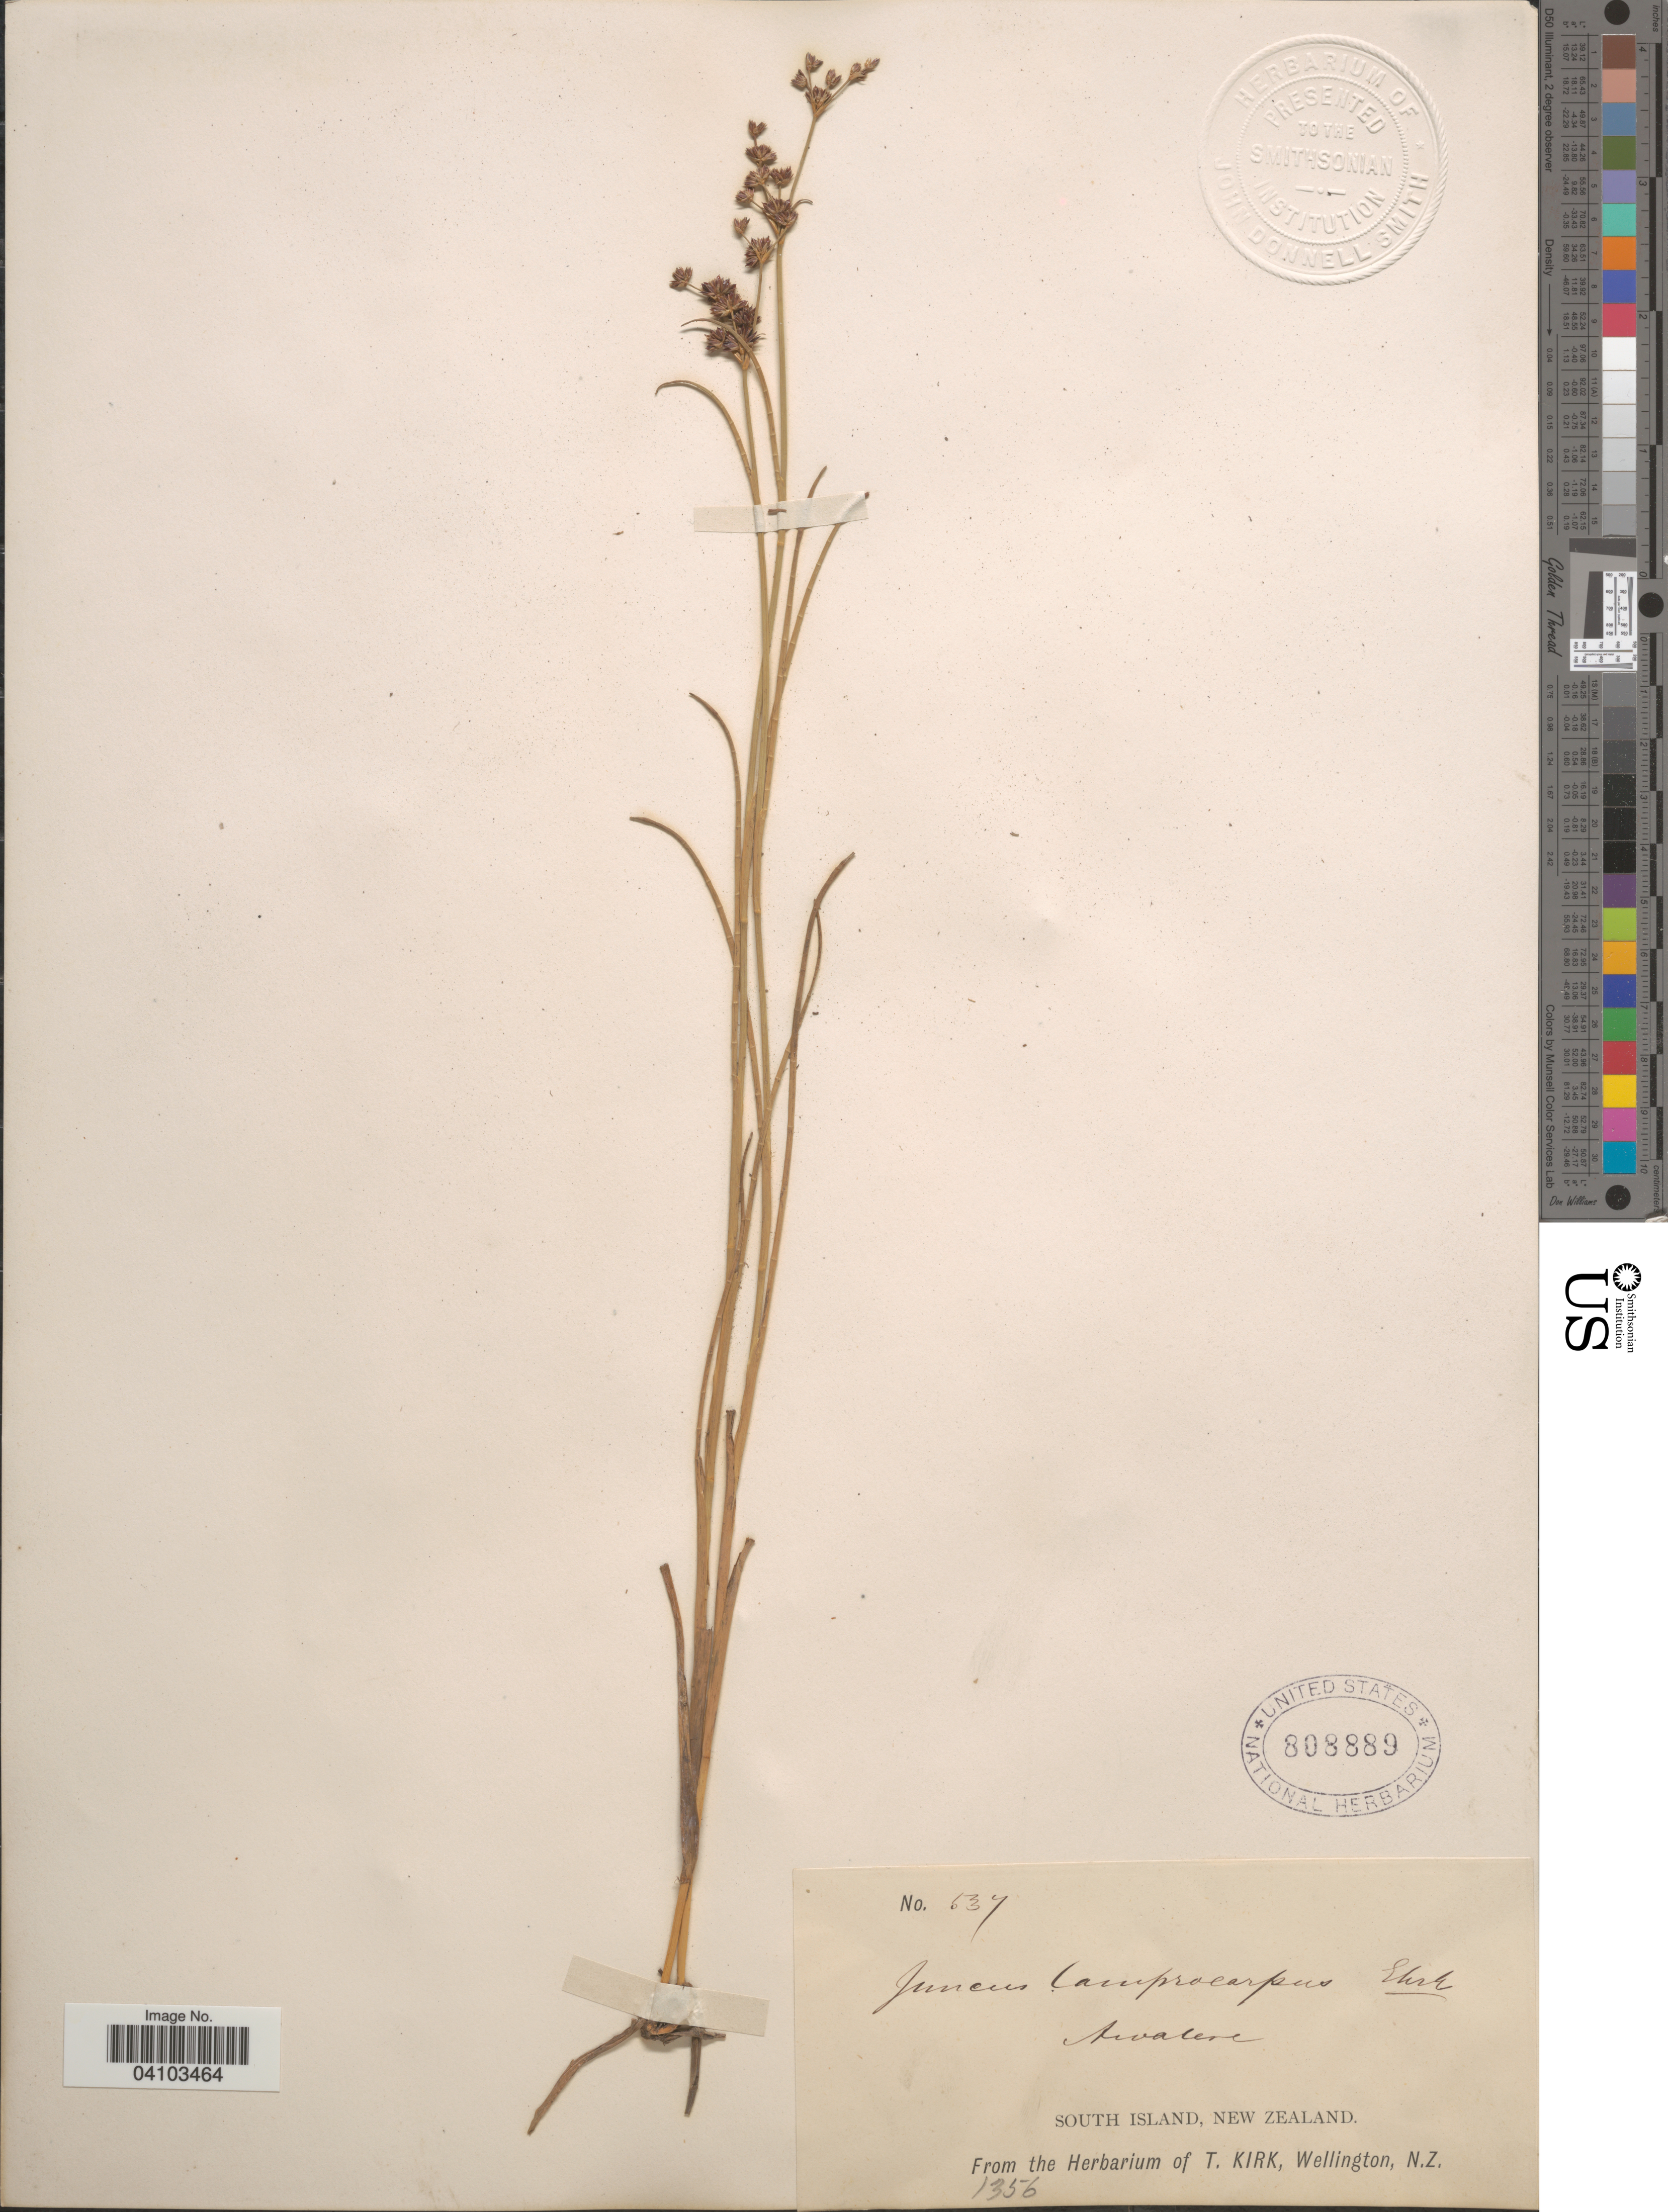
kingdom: Plantae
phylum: Tracheophyta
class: Liliopsida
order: Poales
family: Juncaceae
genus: Juncus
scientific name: Juncus lampocarpus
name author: Ehrh.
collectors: ex herb. T. Kirk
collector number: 1356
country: New Zealand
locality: Awalere [interpreted]. South Island.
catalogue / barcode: US 808889